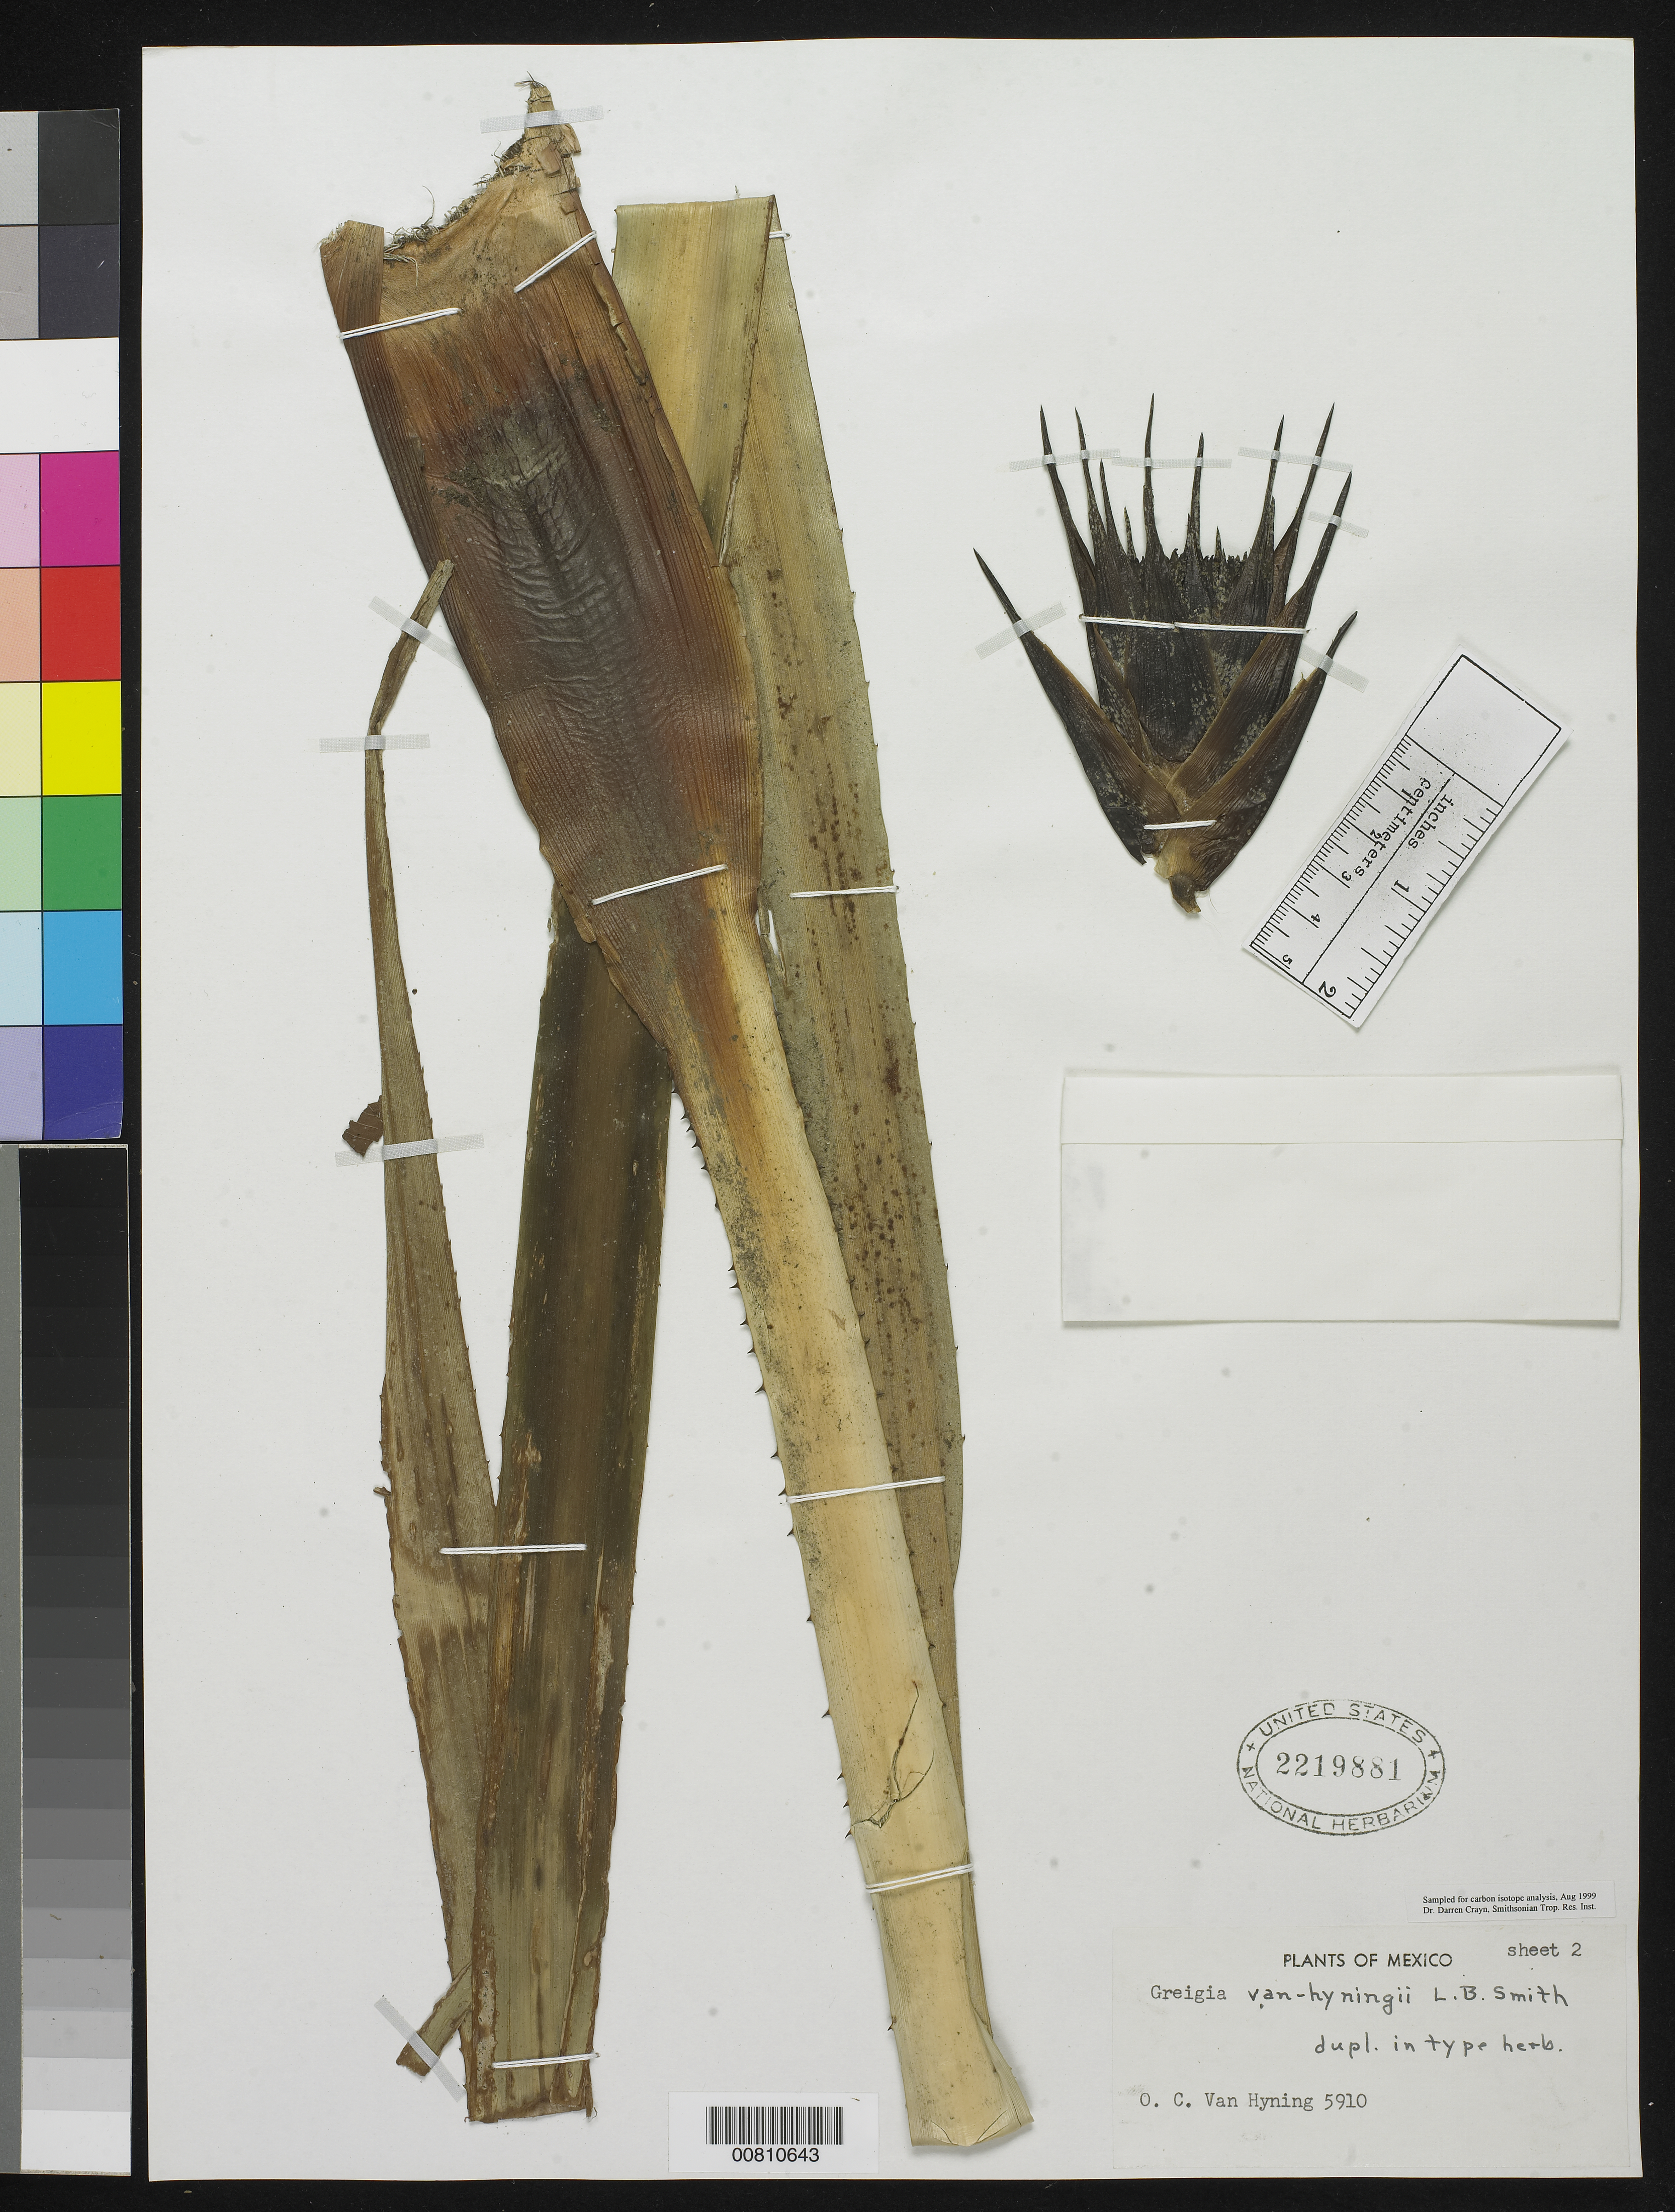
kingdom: Plantae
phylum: Tracheophyta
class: Liliopsida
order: Poales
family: Bromeliaceae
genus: Greigia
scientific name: Greigia van-hyningii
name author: L.B. Sm.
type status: Isotype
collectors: O. Van Hyning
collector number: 5910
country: Mexico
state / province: Veracruz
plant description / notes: This sheet with minimal label data (collector name & number only); was apparently considered an isotype by L.B. Smith but could arguably be considered part of the holotype.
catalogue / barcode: US 2219881